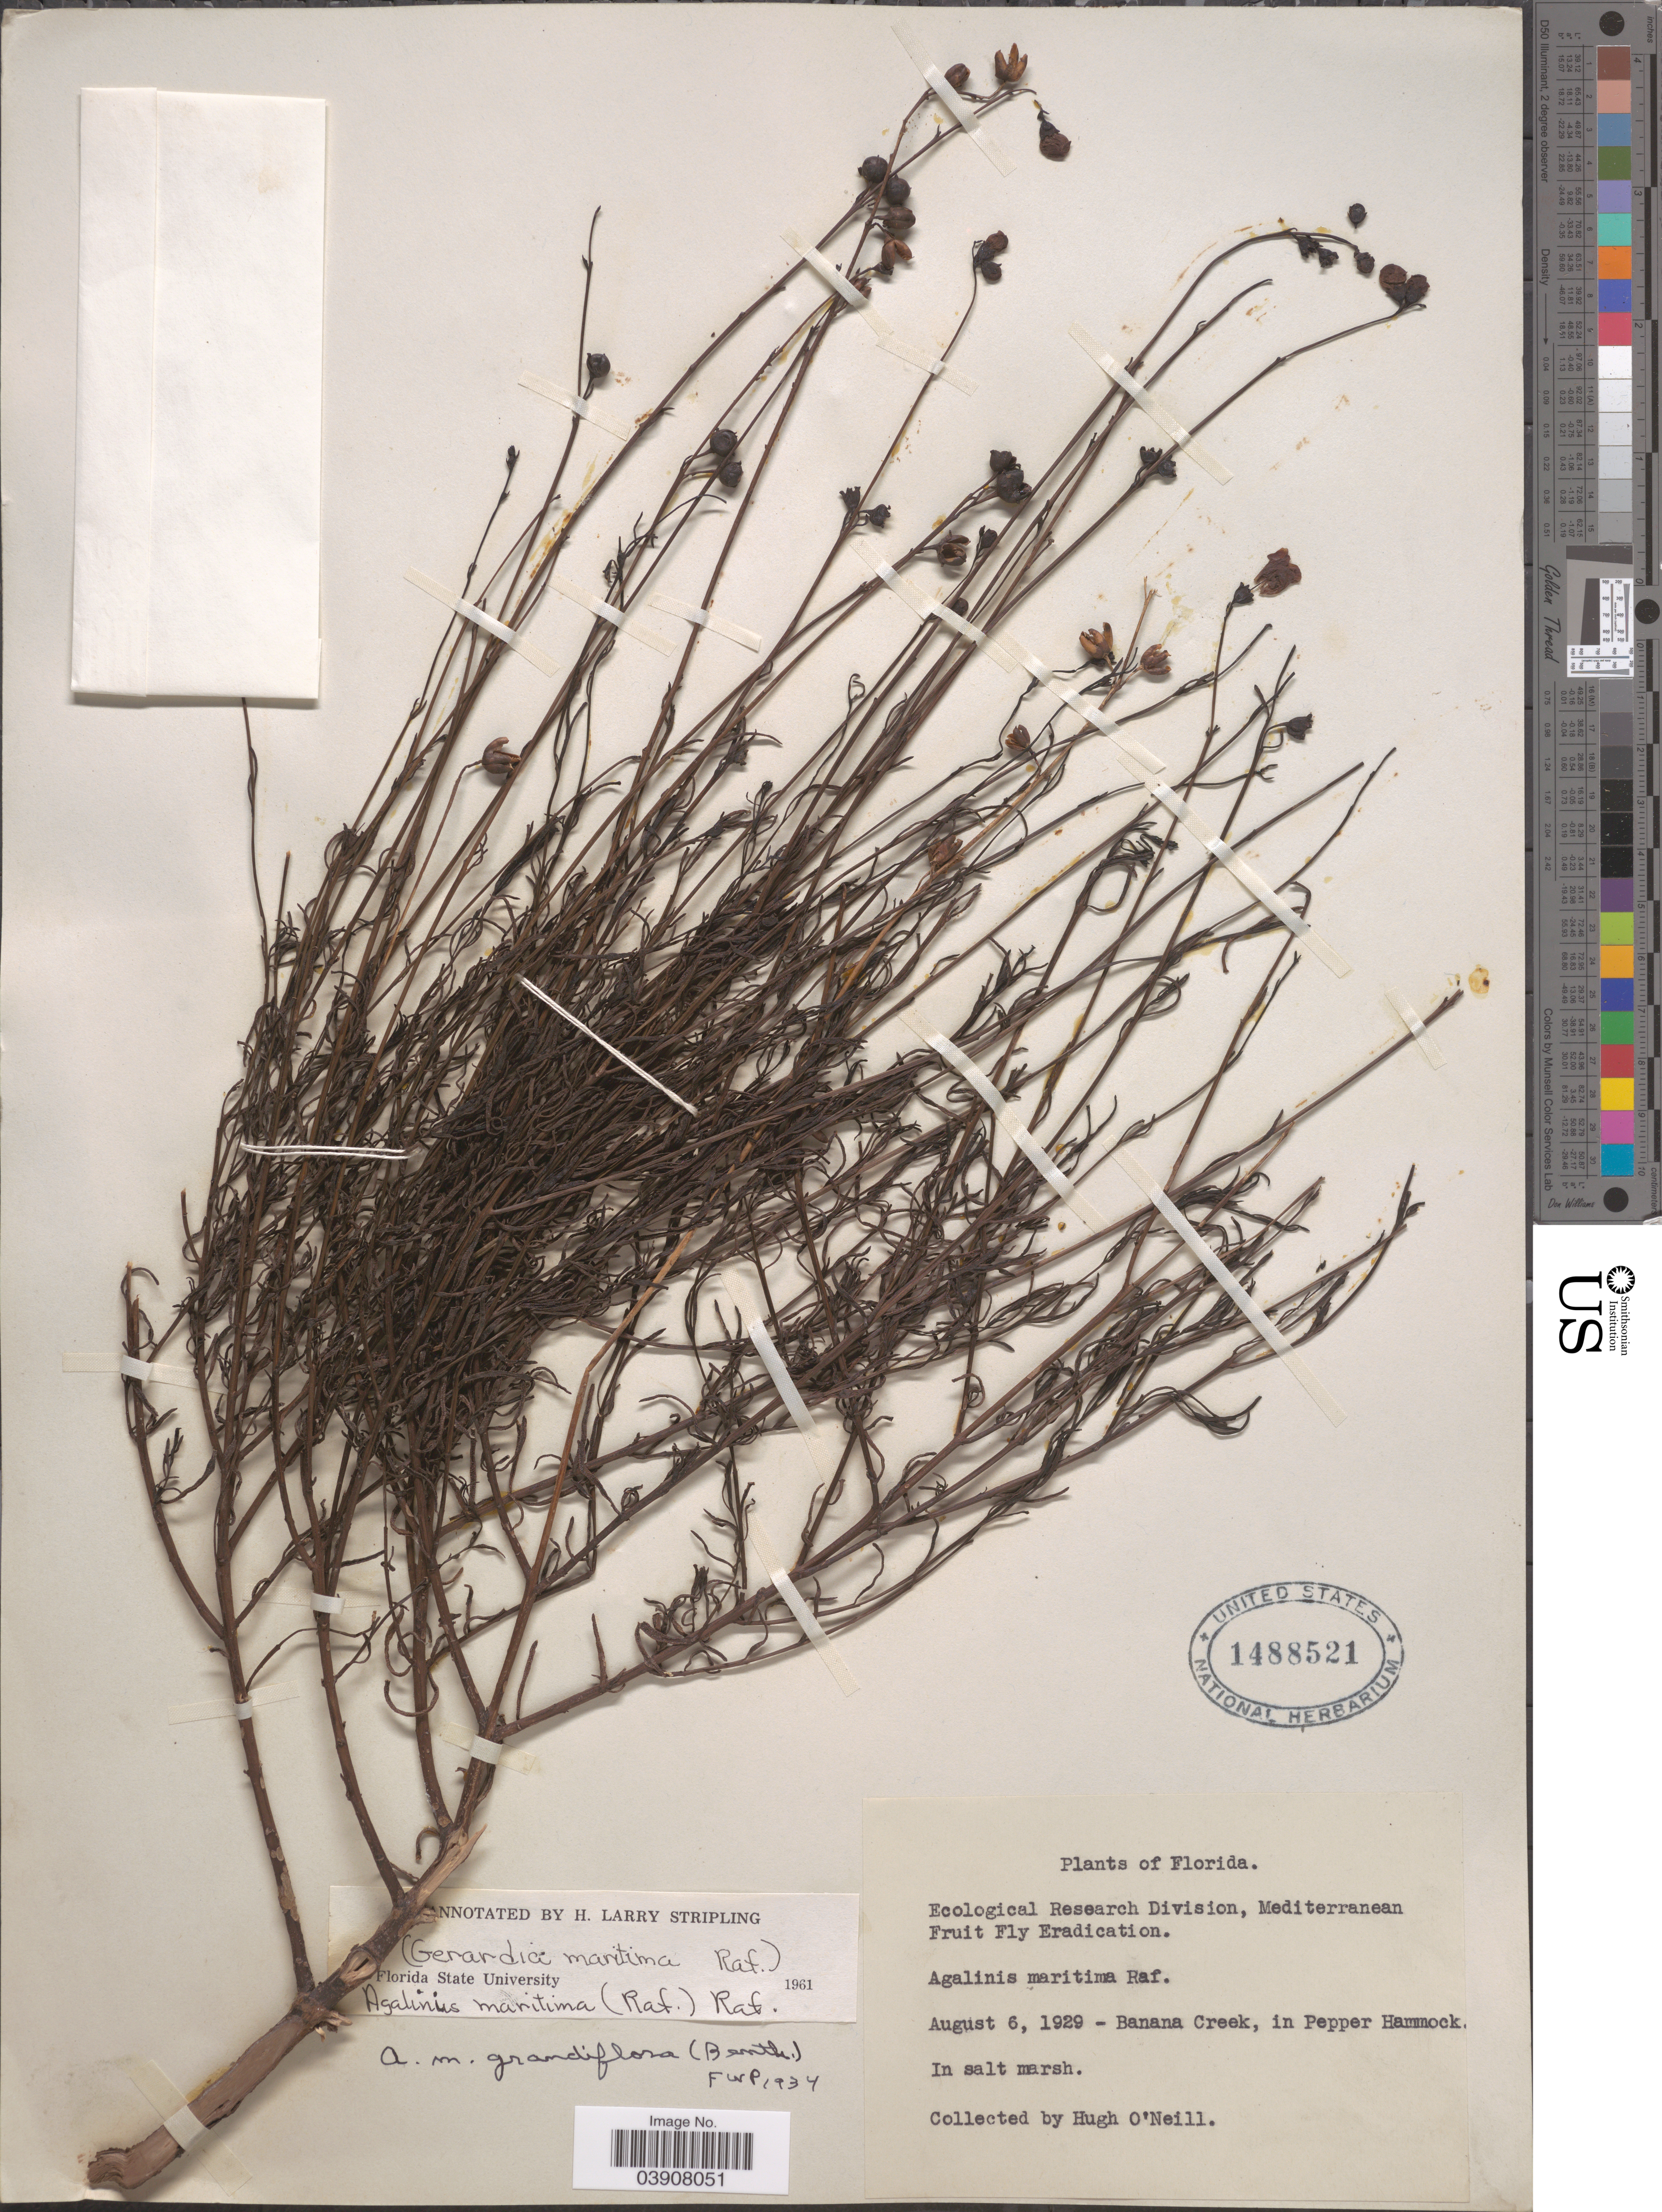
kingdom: Plantae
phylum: Tracheophyta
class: Magnoliopsida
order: Lamiales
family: Orobanchaceae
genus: Agalinis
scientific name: Agalinis maritima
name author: (Raf.) Raf.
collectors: H. O'Neill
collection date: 1929-08-06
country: United States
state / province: Florida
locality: Banana Creek, in Pepper Hammock.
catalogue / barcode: US 1488521